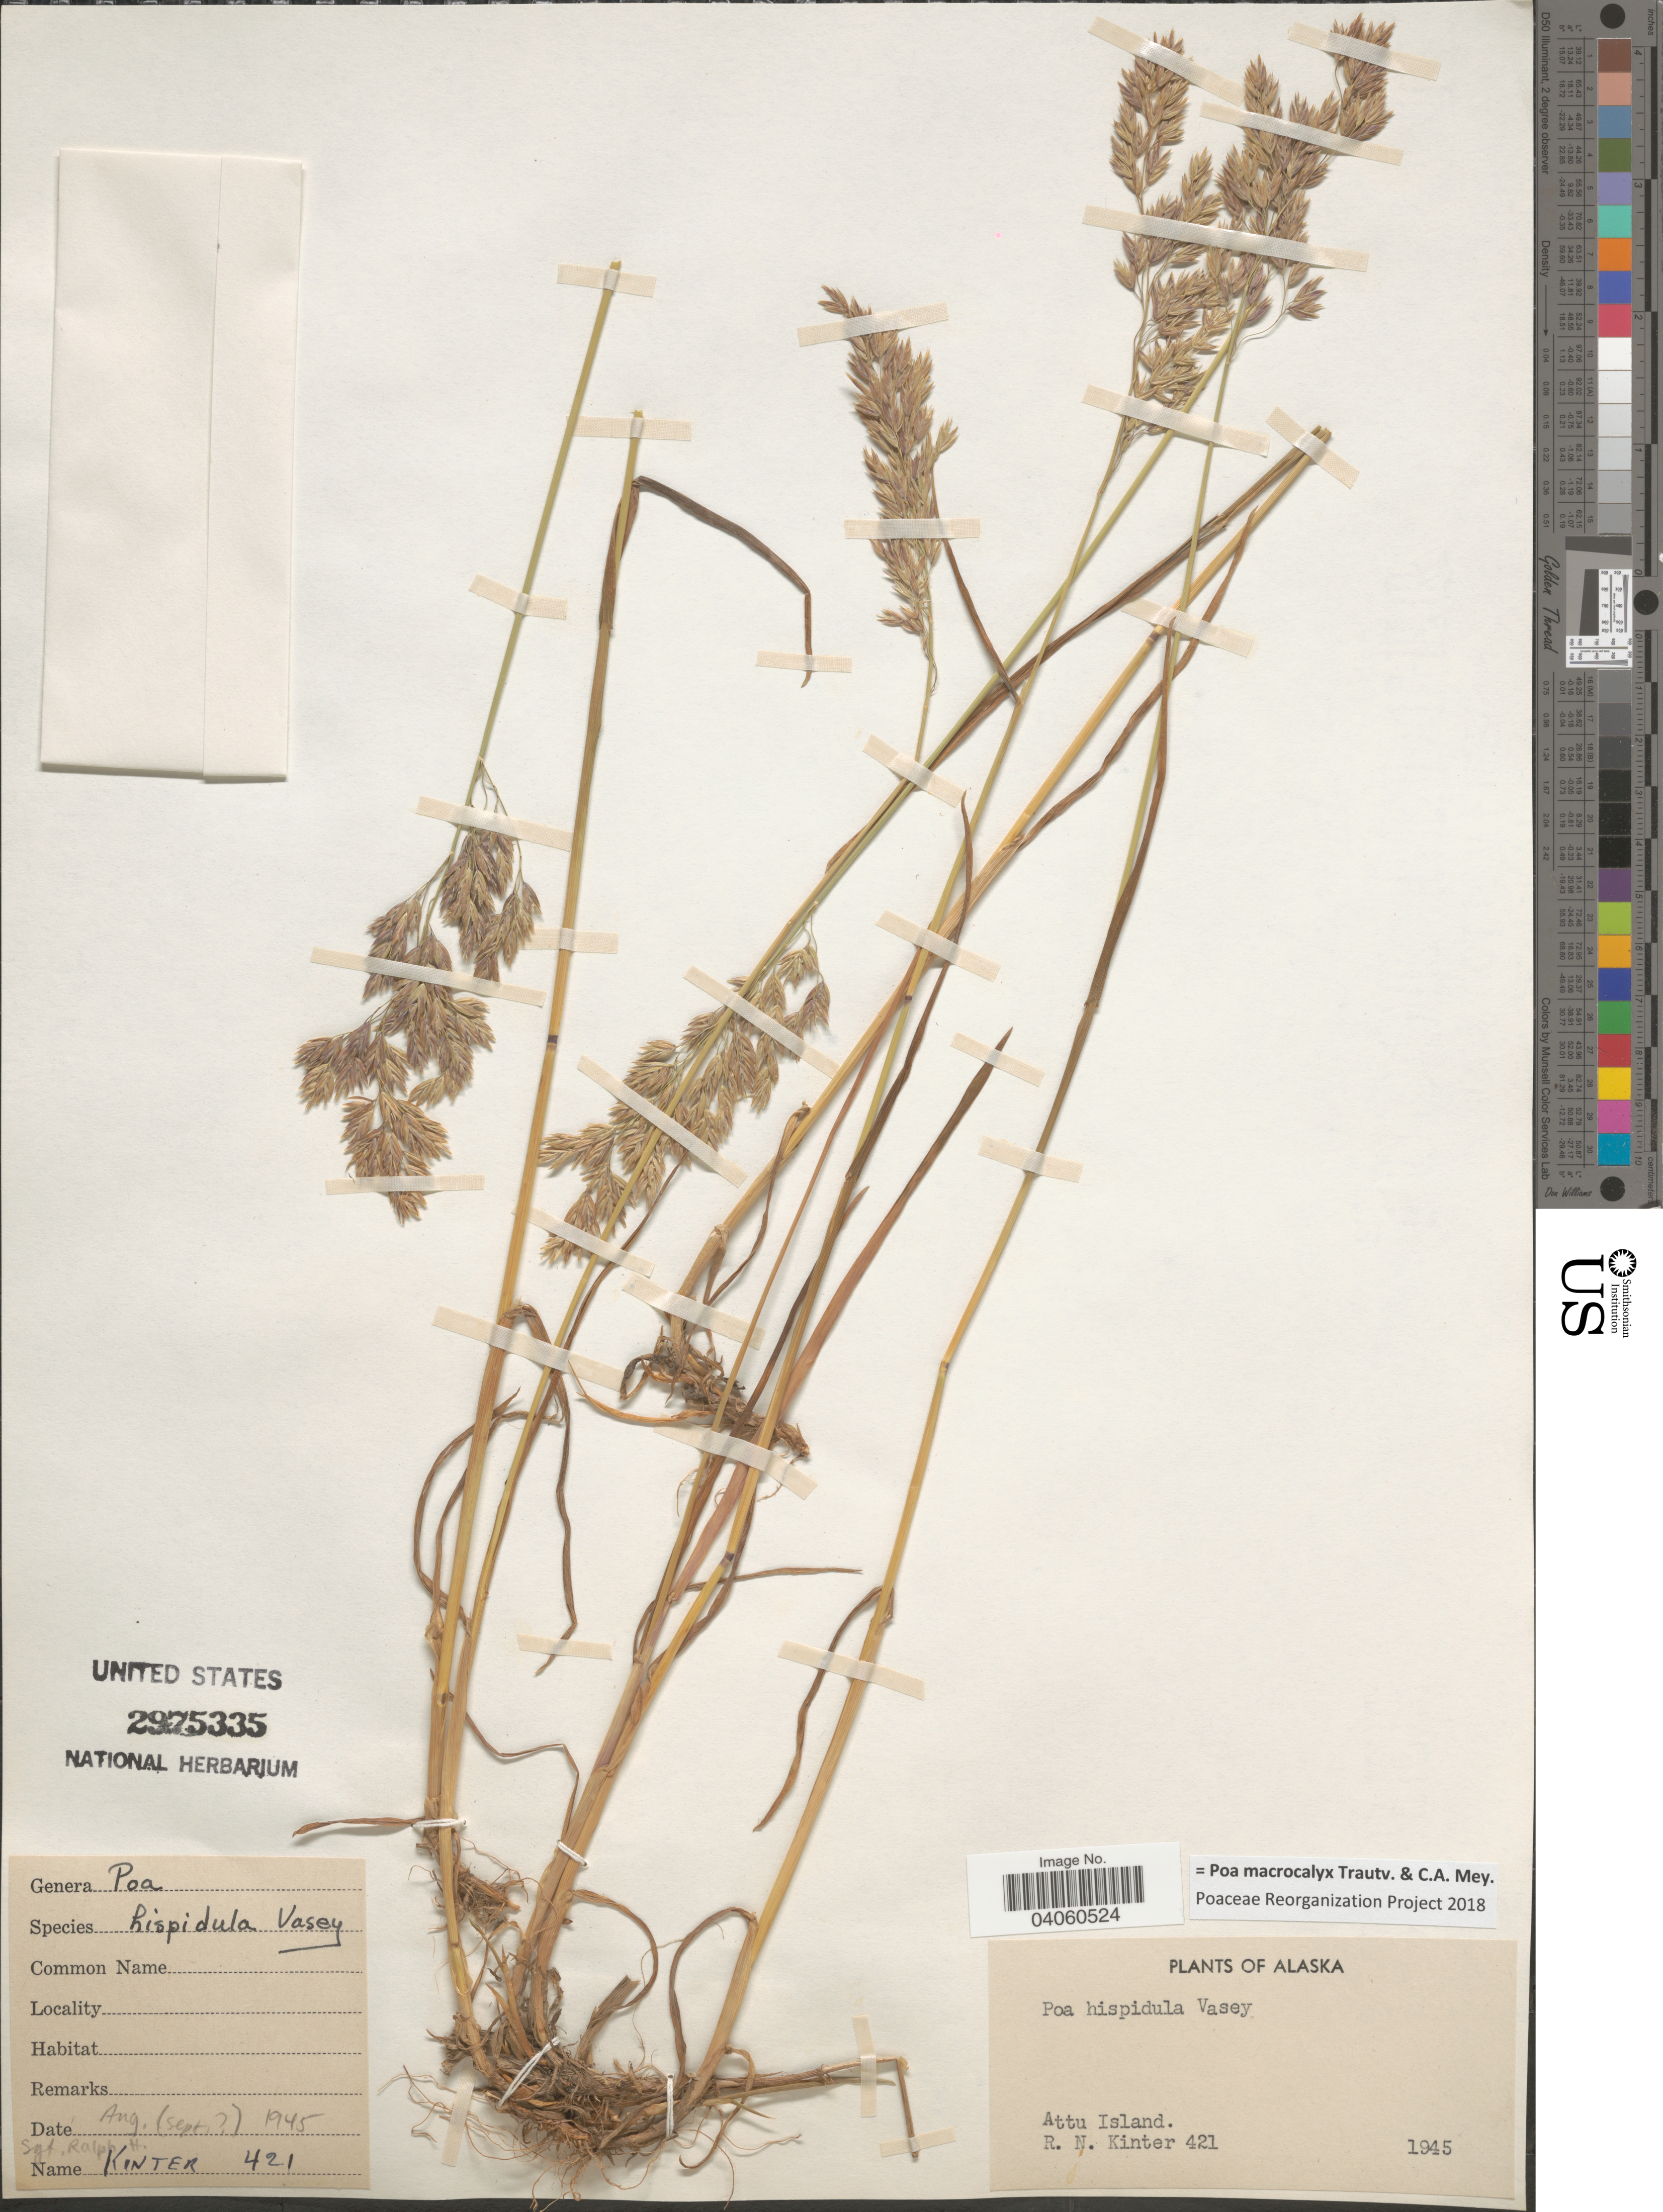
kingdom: Plantae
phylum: Tracheophyta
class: Liliopsida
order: Poales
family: Poaceae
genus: Poa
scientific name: Poa macrocalyx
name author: Trautv. & C.A. Mey.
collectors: R. Kinter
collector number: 421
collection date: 1945-08/1945-09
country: United States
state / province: Alaska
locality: Attu Island.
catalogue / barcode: US 2975335